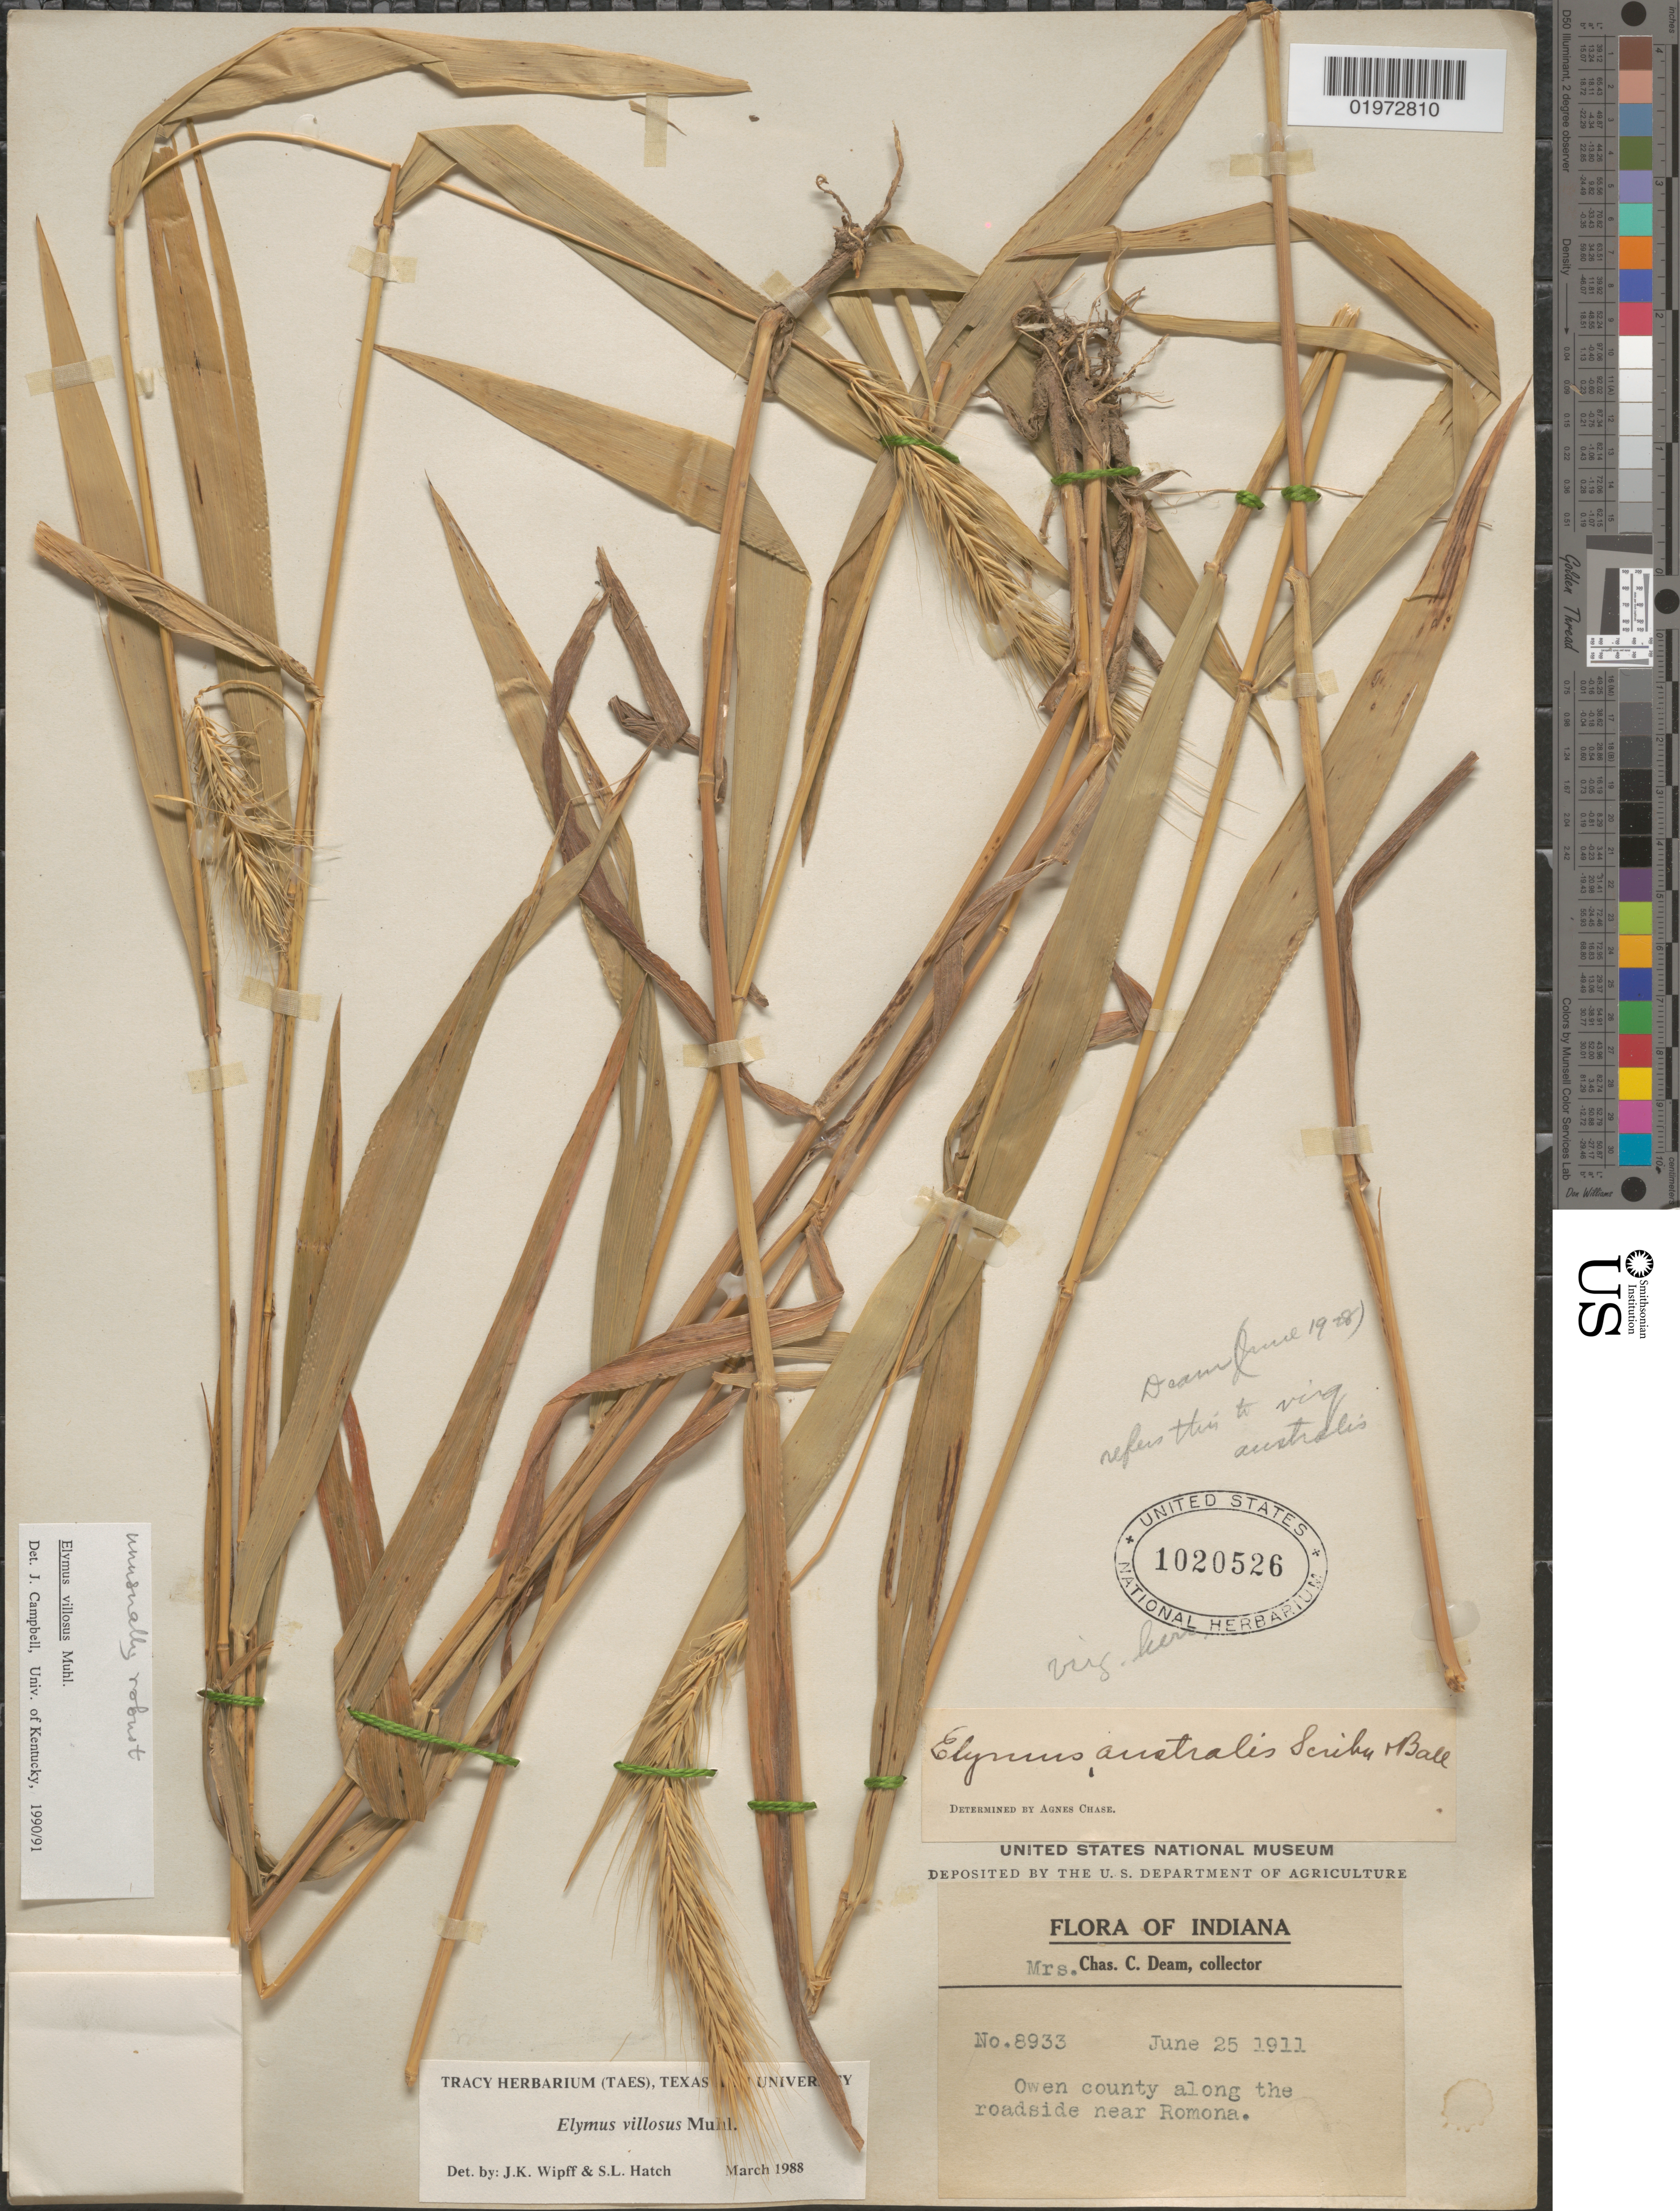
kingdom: Plantae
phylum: Tracheophyta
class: Liliopsida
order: Poales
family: Poaceae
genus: Elymus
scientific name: Elymus villosus var. arkansanus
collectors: C. Deam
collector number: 8933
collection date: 1911-06-25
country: United States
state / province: Indiana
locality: Owen county along the roadside near Romona.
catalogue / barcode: US 1020526